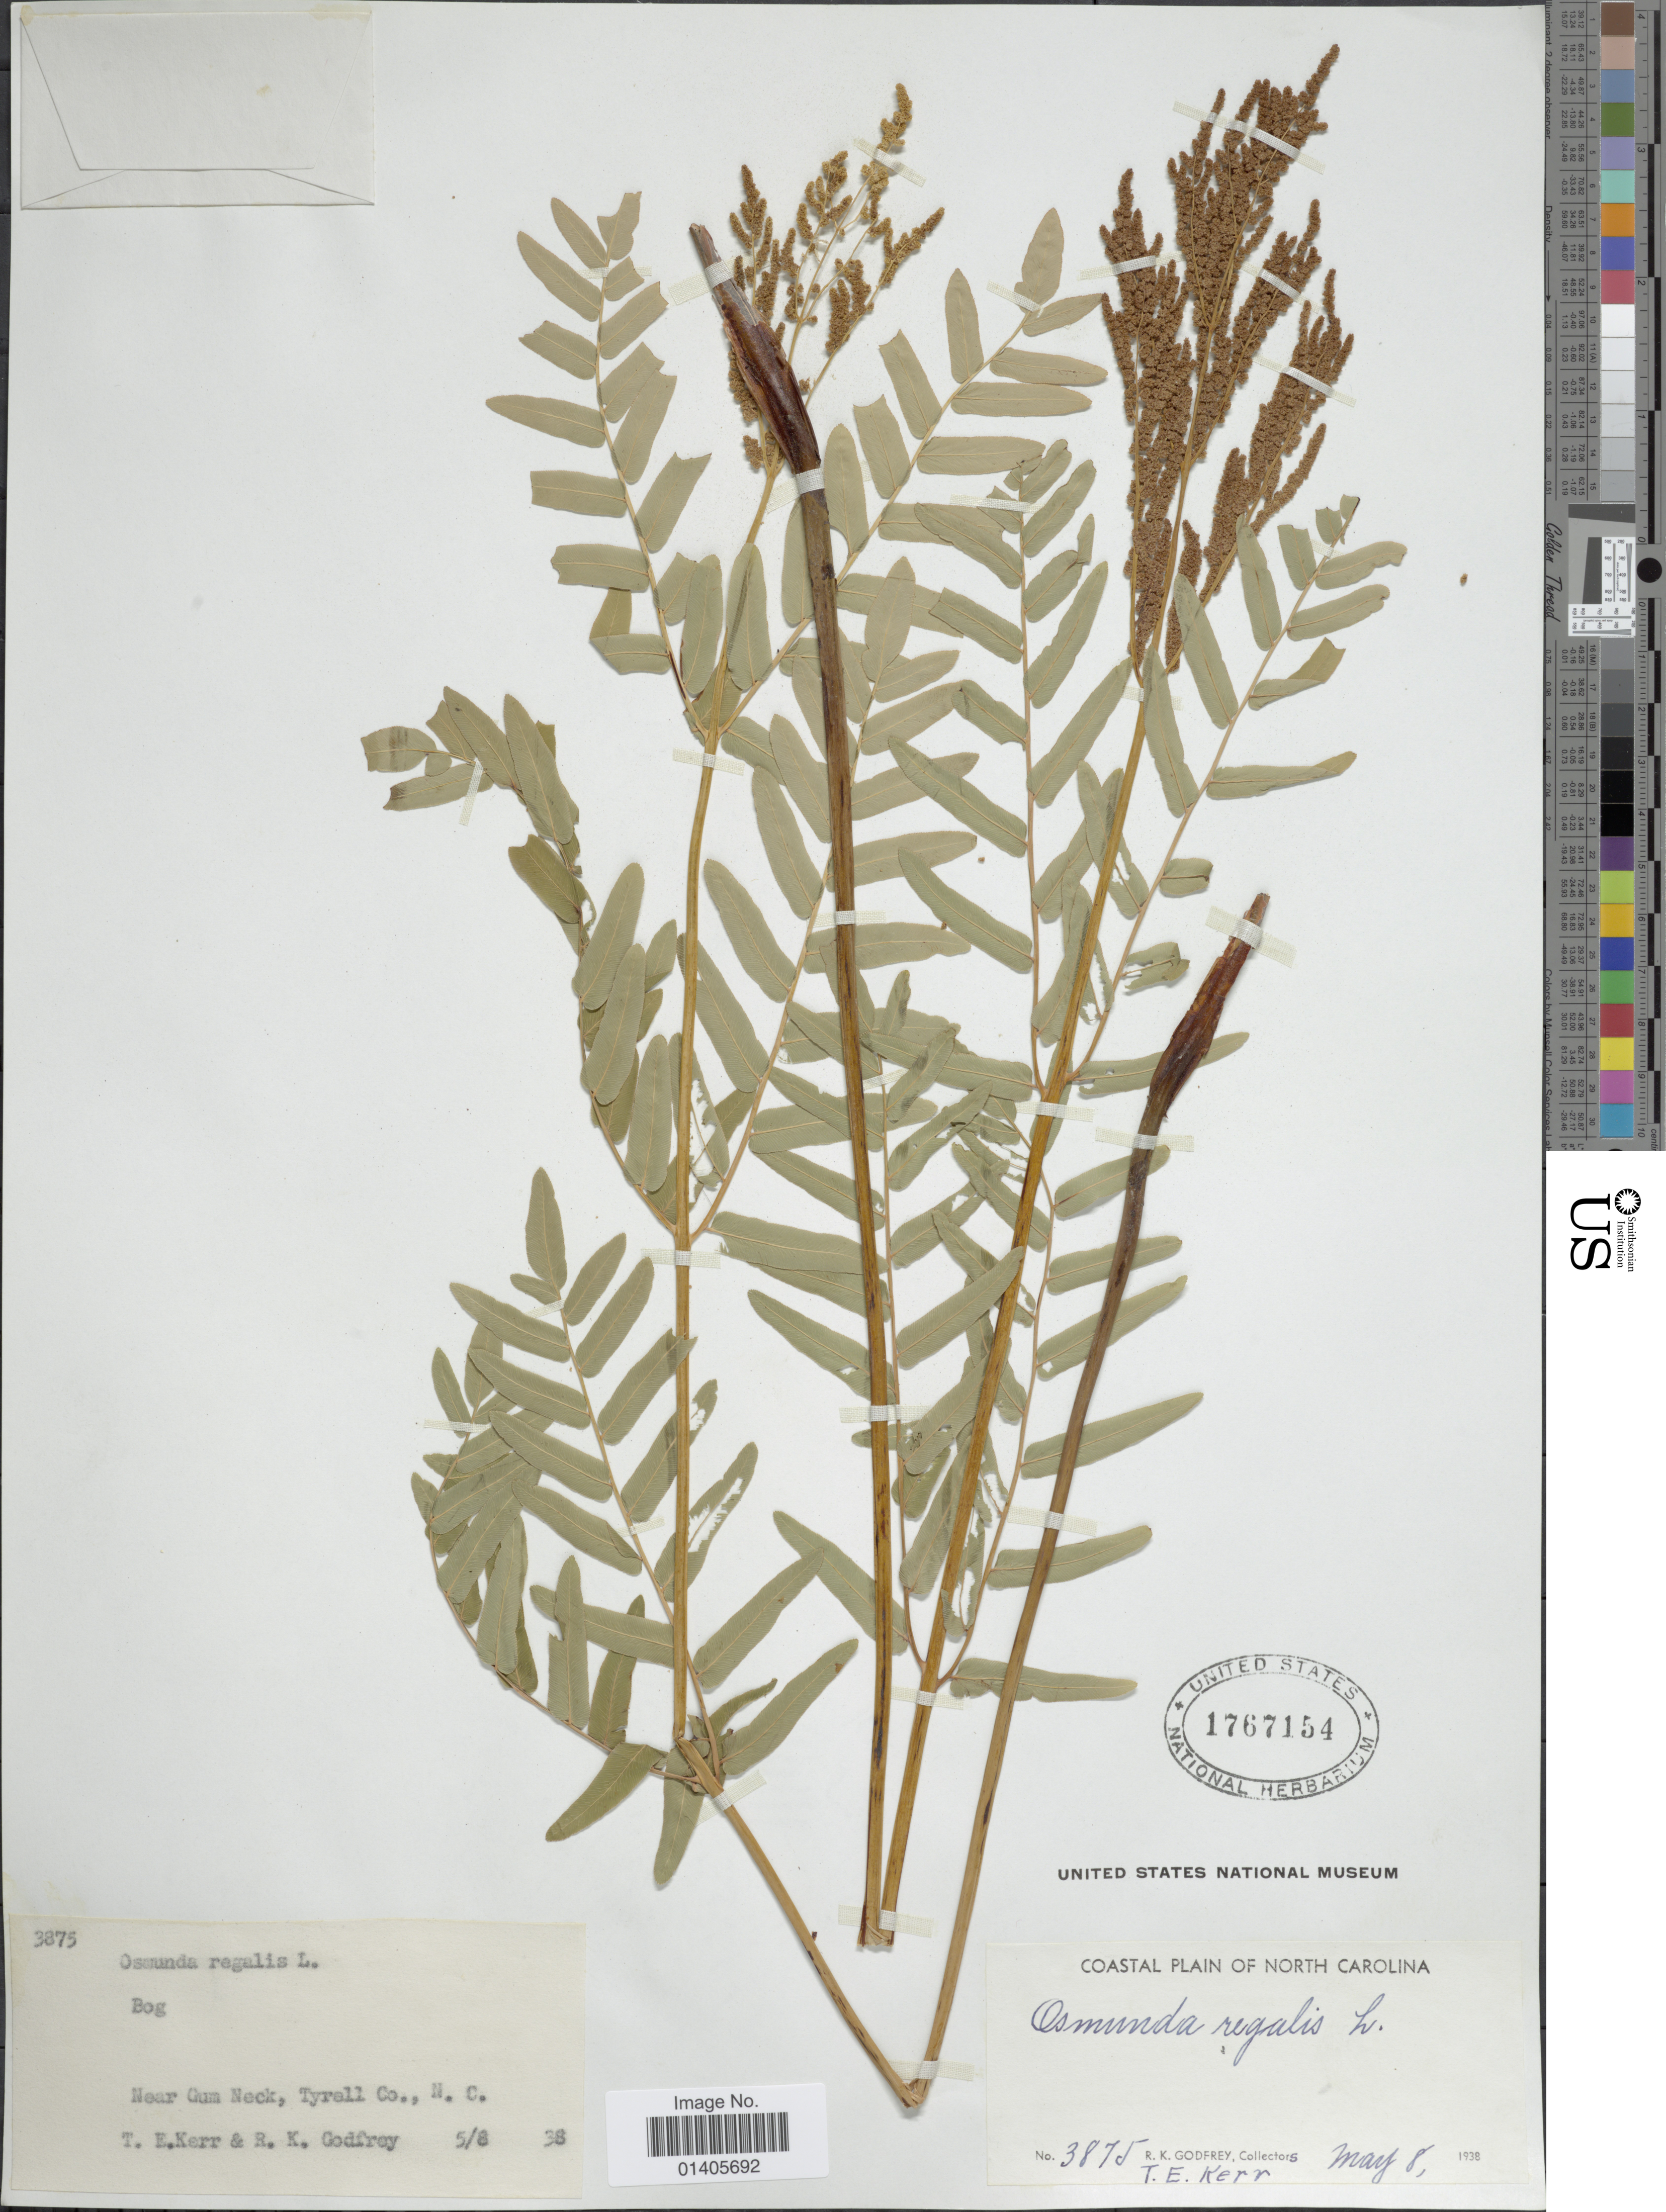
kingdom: Plantae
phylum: Tracheophyta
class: Polypodiopsida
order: Osmundales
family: Osmundaceae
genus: Osmunda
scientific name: Osmunda regalis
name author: L.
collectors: T. E. Kerr & R. K. Godfrey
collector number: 3875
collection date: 1938-08-05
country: United States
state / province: North Carolina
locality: Near Gum Neck, Tyrall Co.,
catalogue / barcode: US 1767154